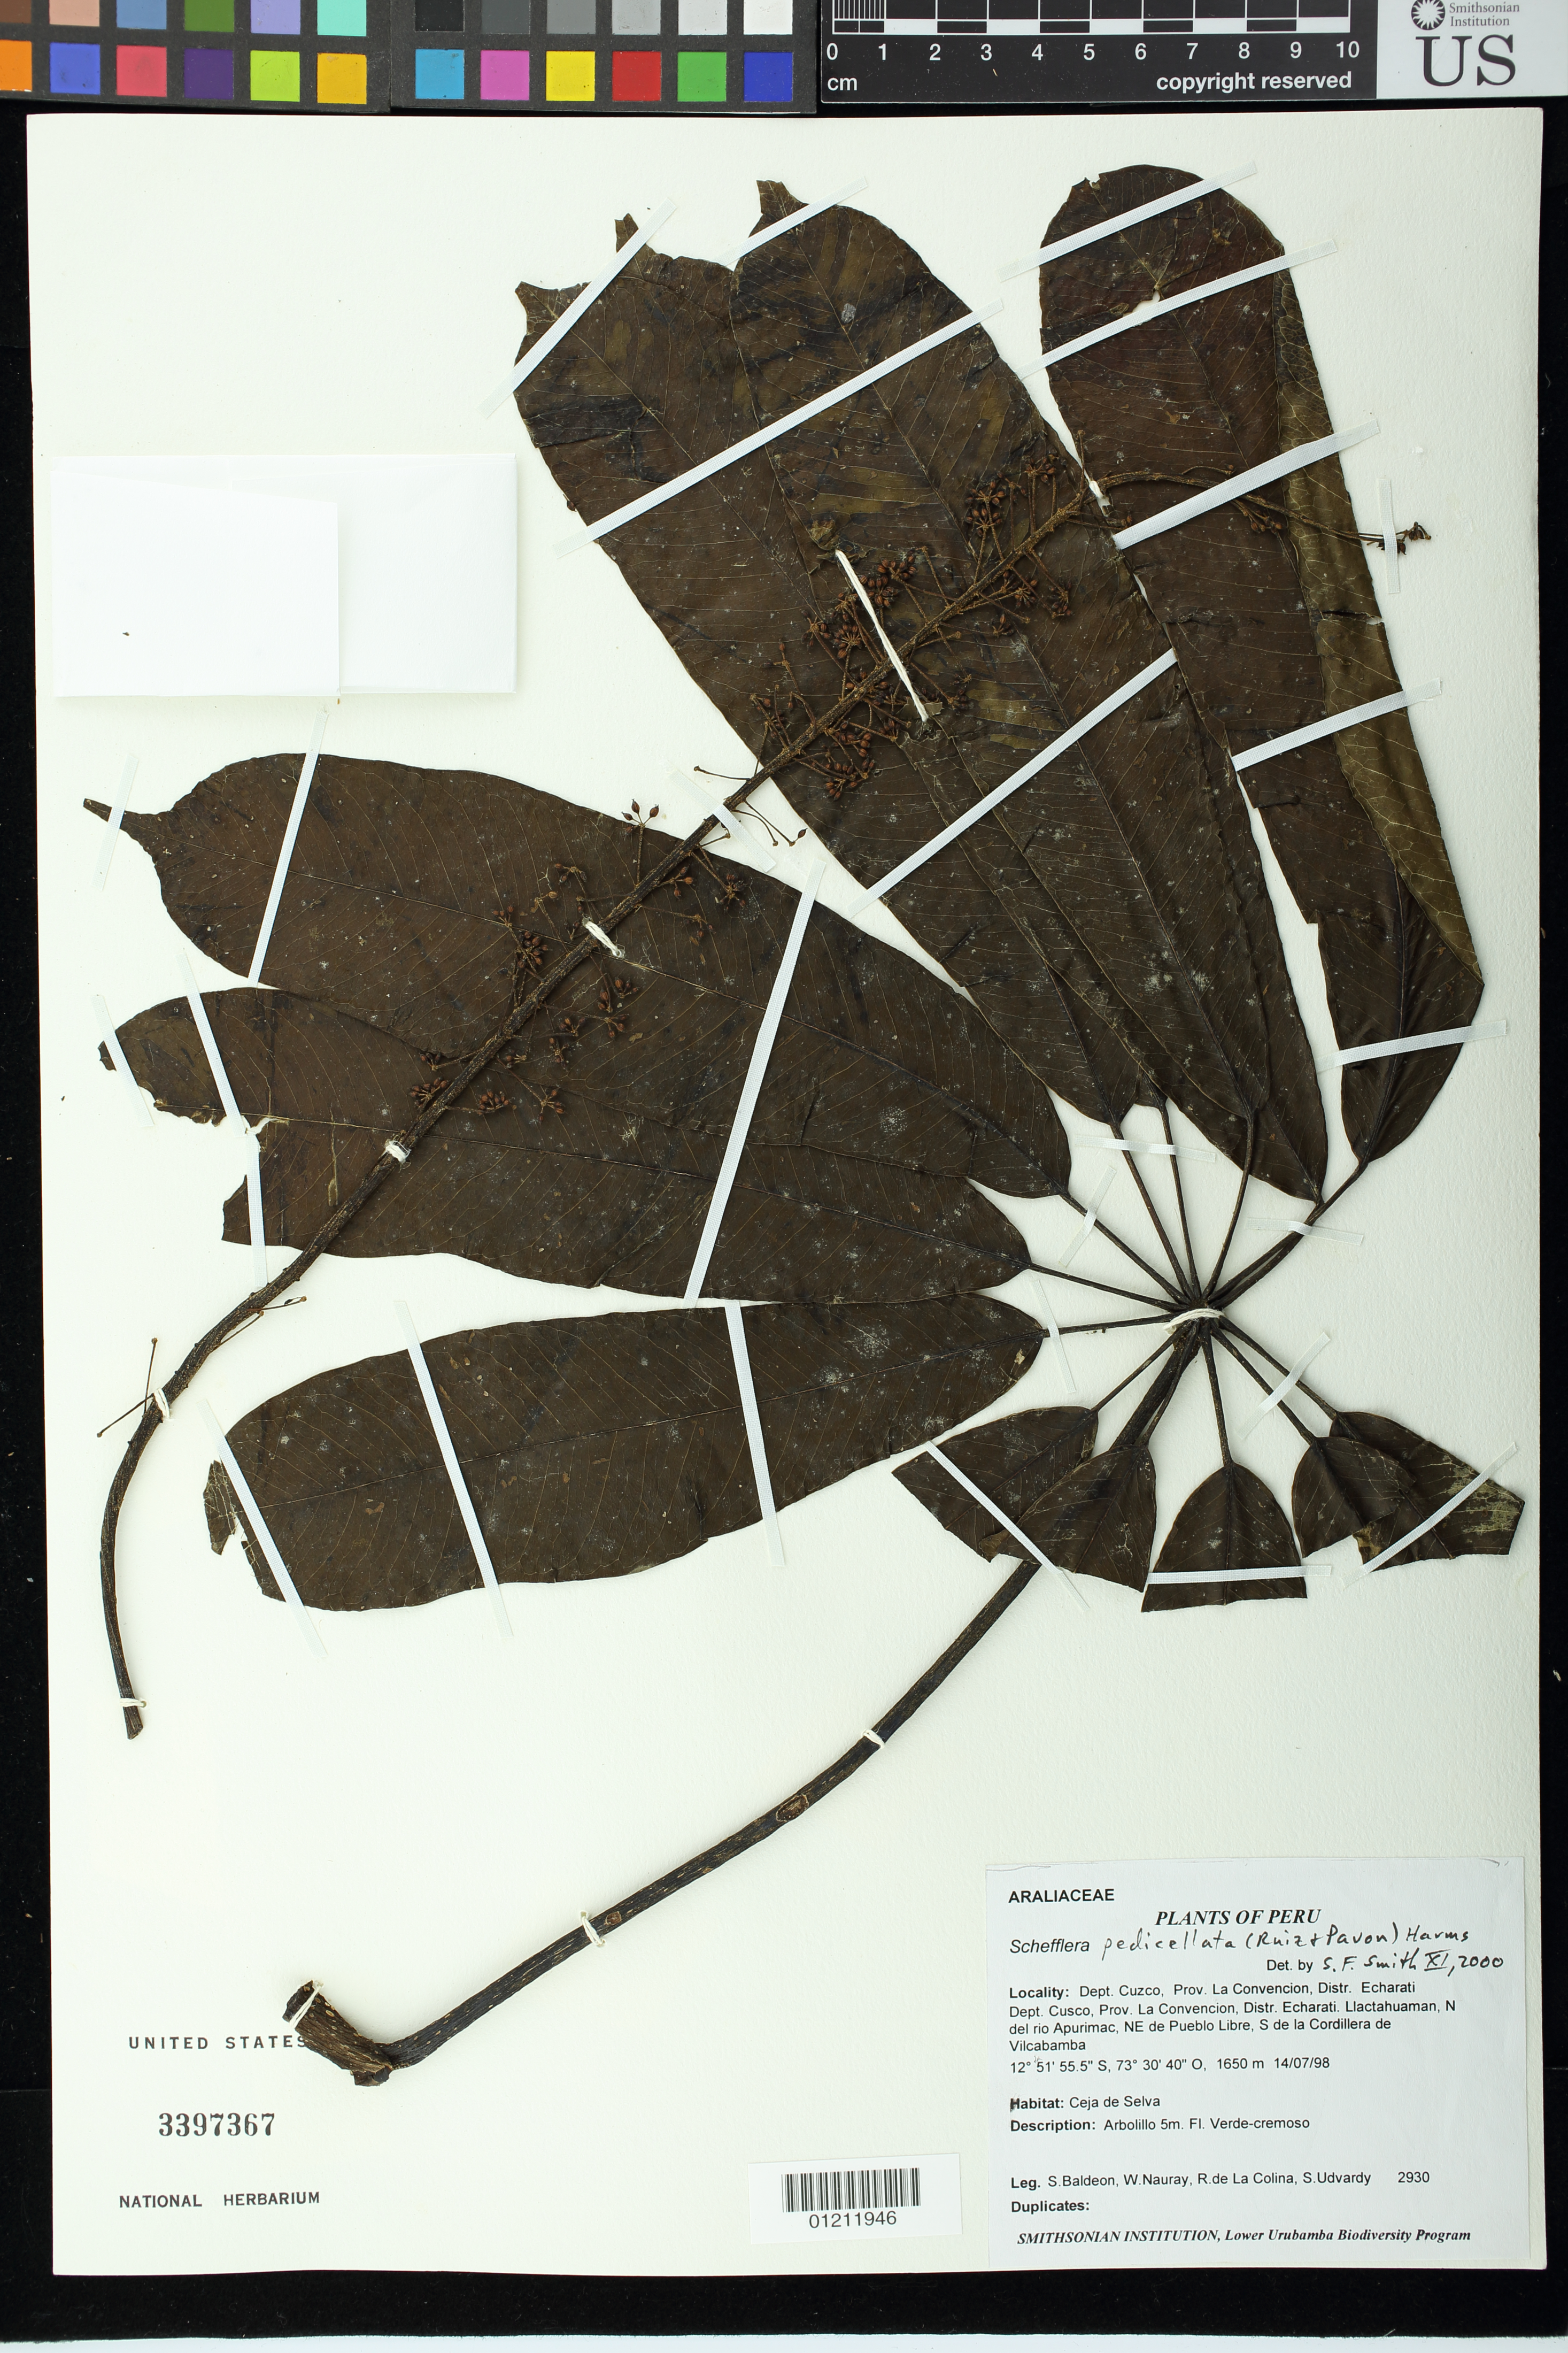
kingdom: Plantae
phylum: Tracheophyta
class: Magnoliopsida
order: Apiales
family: Araliaceae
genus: Schefflera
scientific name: Schefflera pedicellata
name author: (Ruiz & Pav.) Harms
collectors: S. Baldeon, W. Nauray, R. de La Colina & S. Udvardy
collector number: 2930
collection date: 1998-07-14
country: Peru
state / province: Cusco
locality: Prov. La Convencion, Distr. Echarati. Llactahuaman, N del rio Apurimac, NE de Pueblo Libre, S de la Cordillera de Vilcabamba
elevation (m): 1650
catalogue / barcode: US 3397367